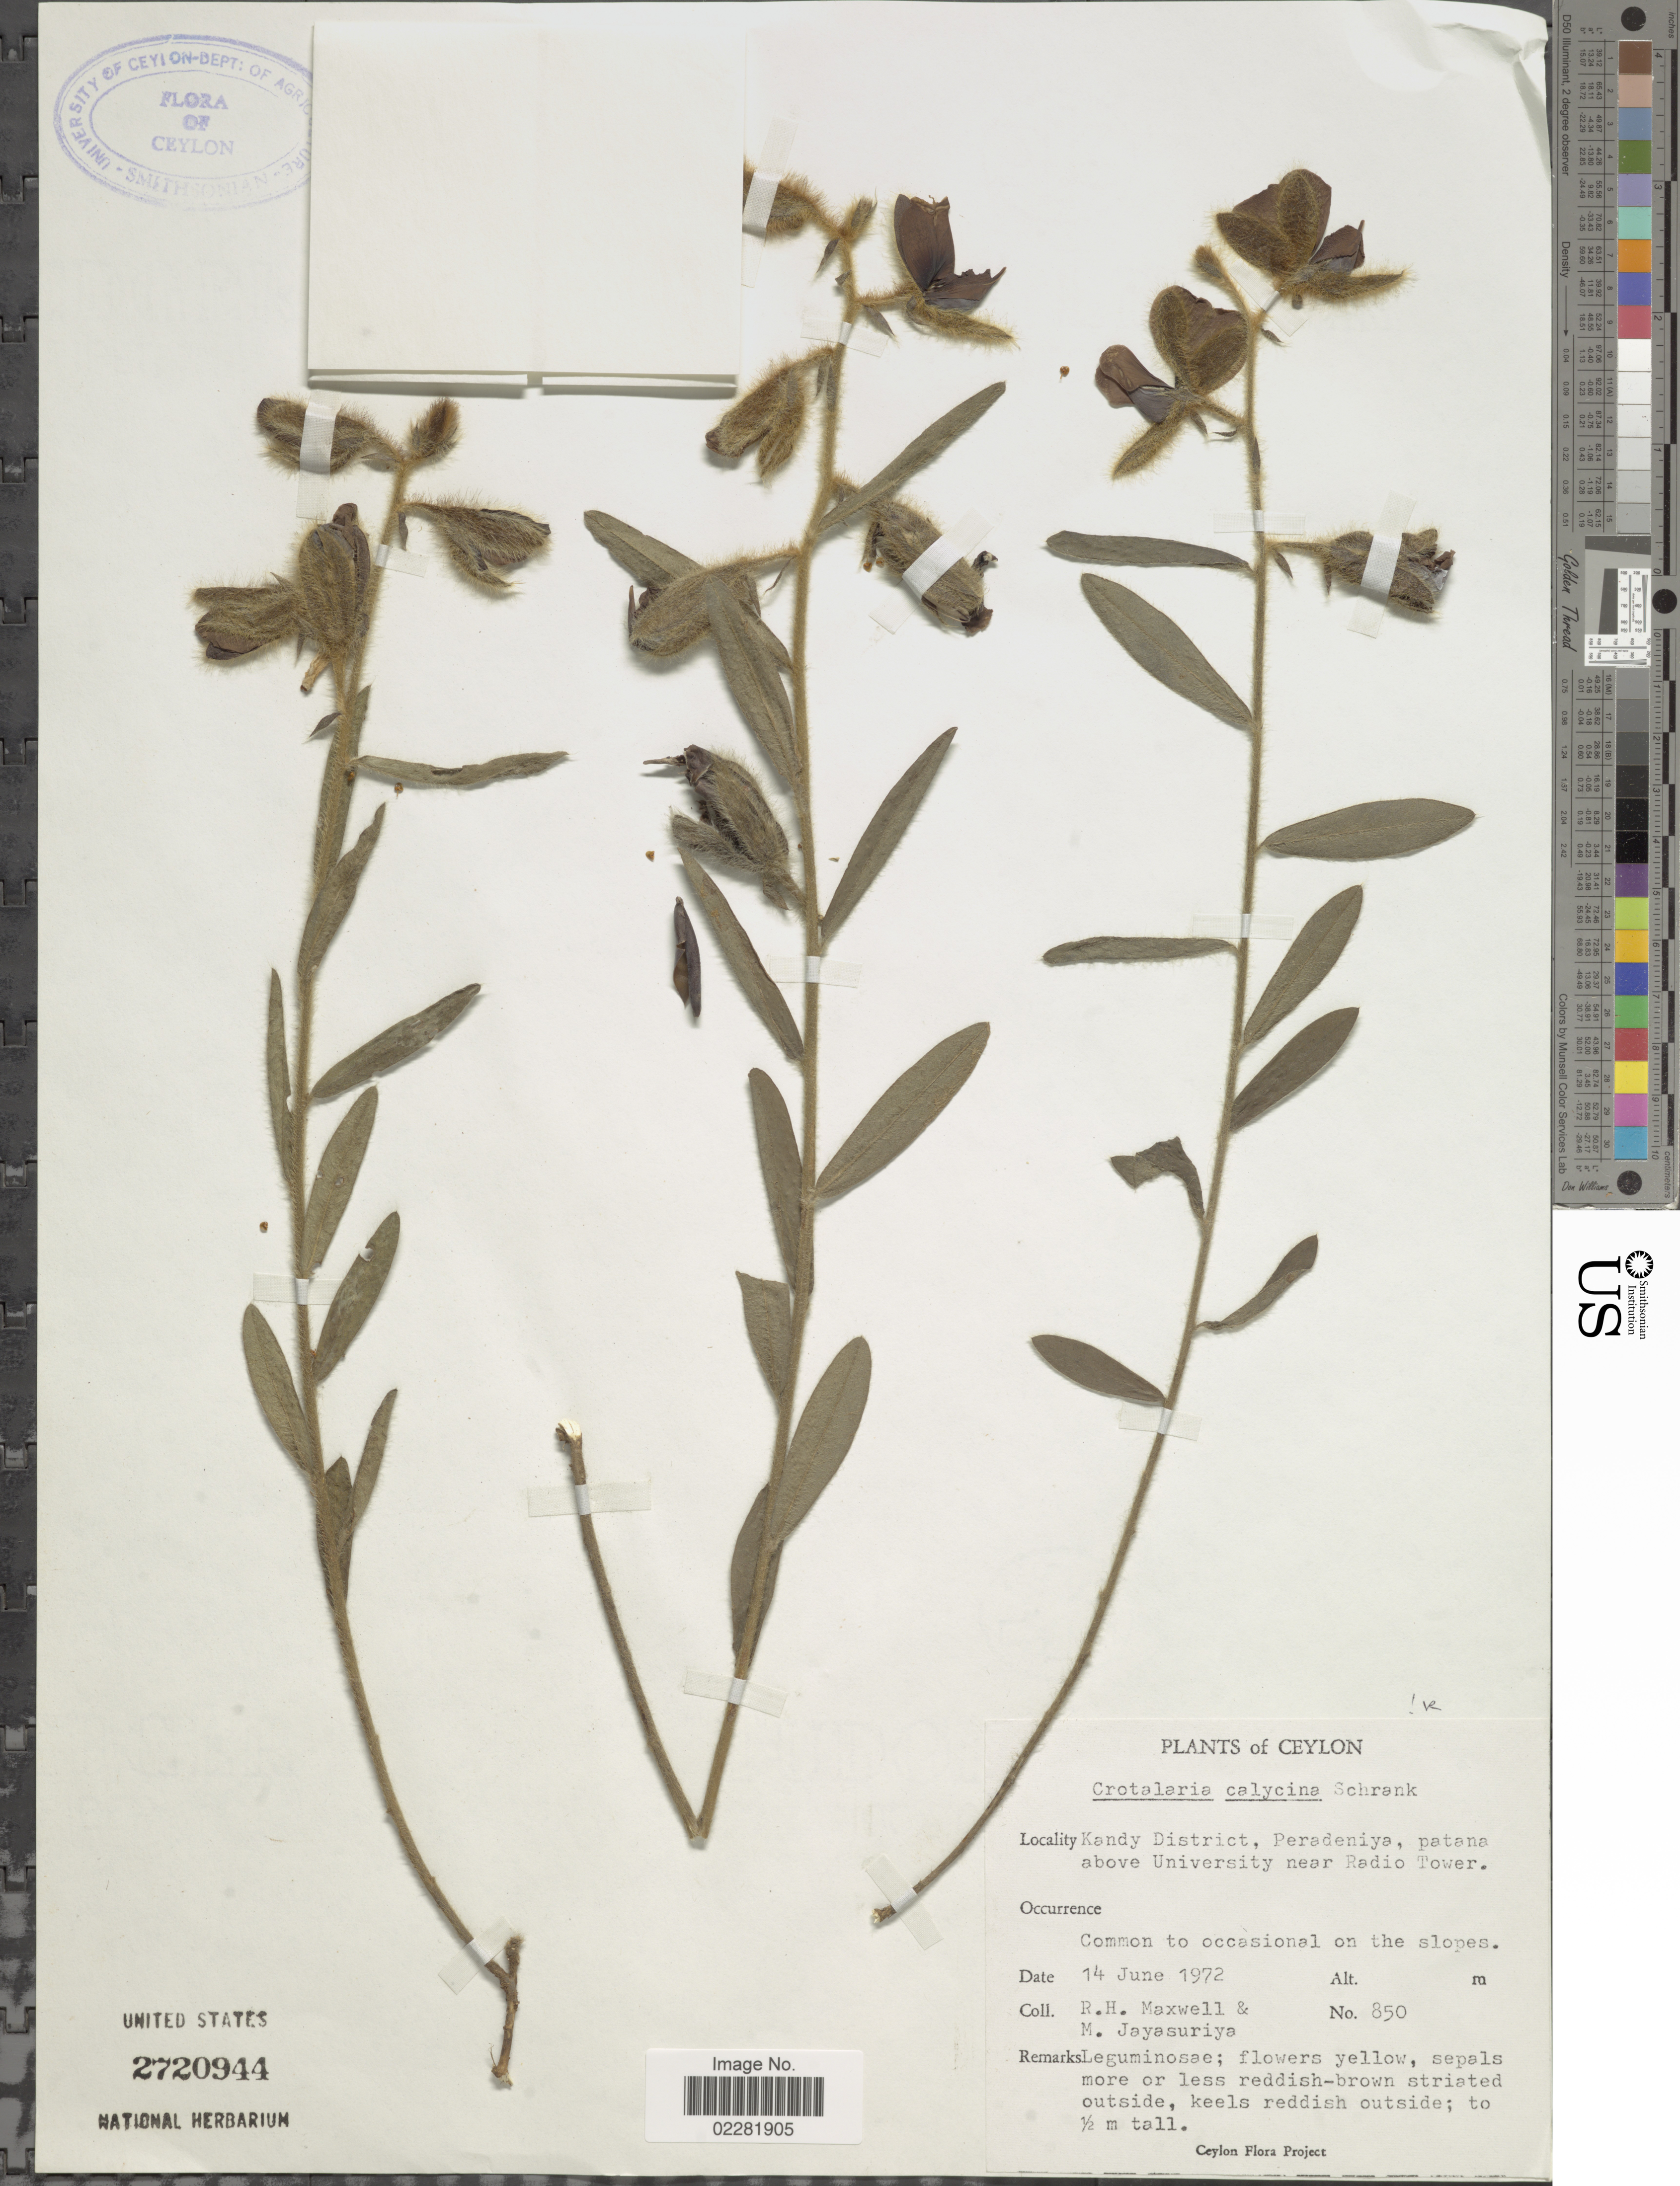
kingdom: Plantae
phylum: Tracheophyta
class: Magnoliopsida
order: Fabales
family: Fabaceae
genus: Crotalaria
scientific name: Crotalaria calycina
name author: Schrank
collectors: R. Maxwell & M. Jayasuriya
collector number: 850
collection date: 1972-06-14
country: Sri Lanka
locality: Ceylon,. Kandy District, Peradeniya, patana above University near Radio Tower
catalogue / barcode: US 2720944